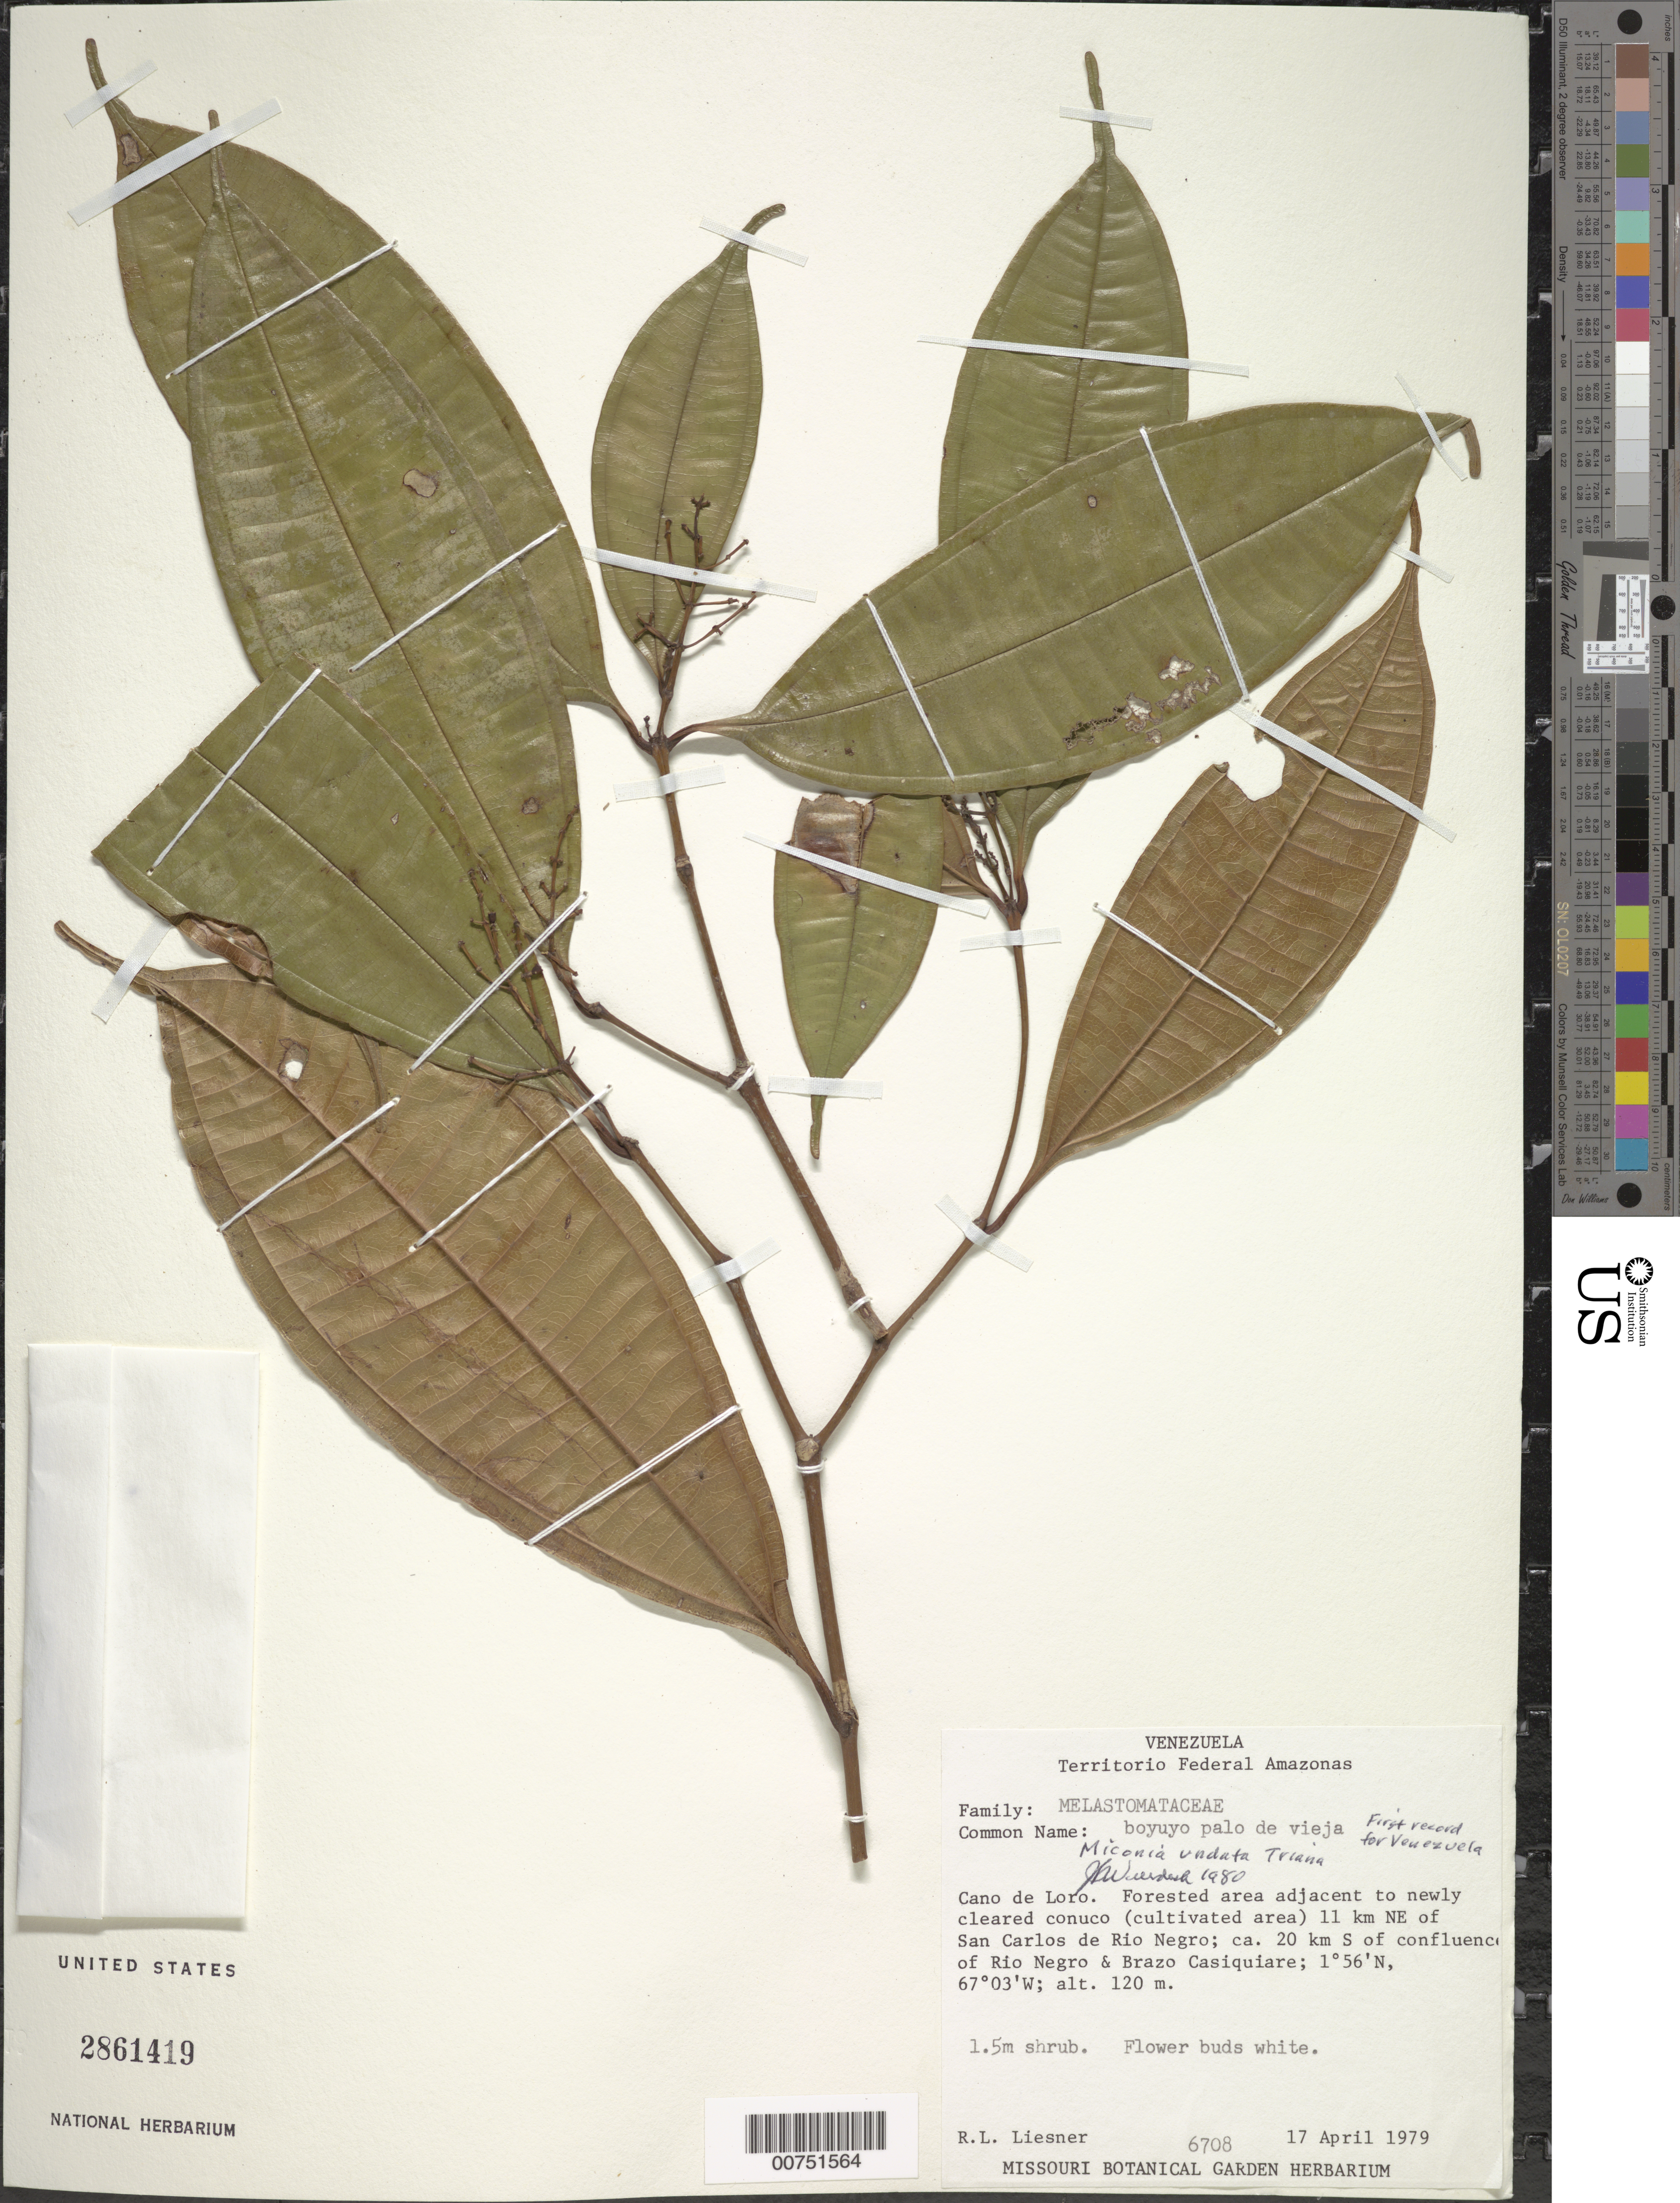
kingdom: Plantae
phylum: Tracheophyta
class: Magnoliopsida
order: Myrtales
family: Melastomataceae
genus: Miconia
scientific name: Miconia undata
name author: Triana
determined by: Wurdack, John J., (US), US (UNITED STATES)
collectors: R. L. Liesner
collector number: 6708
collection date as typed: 17-Apr-79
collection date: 1979-04-17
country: Venezuela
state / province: Amazonas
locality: San Carlos de Río Negro, 11 km NE of; Caño de Loro, ca, 20 km S of confluence of Río Negro and Brazo Casiquiare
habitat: Forested area adjacent to newly cleared conuco (cultivated area)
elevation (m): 120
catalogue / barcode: US 2861419